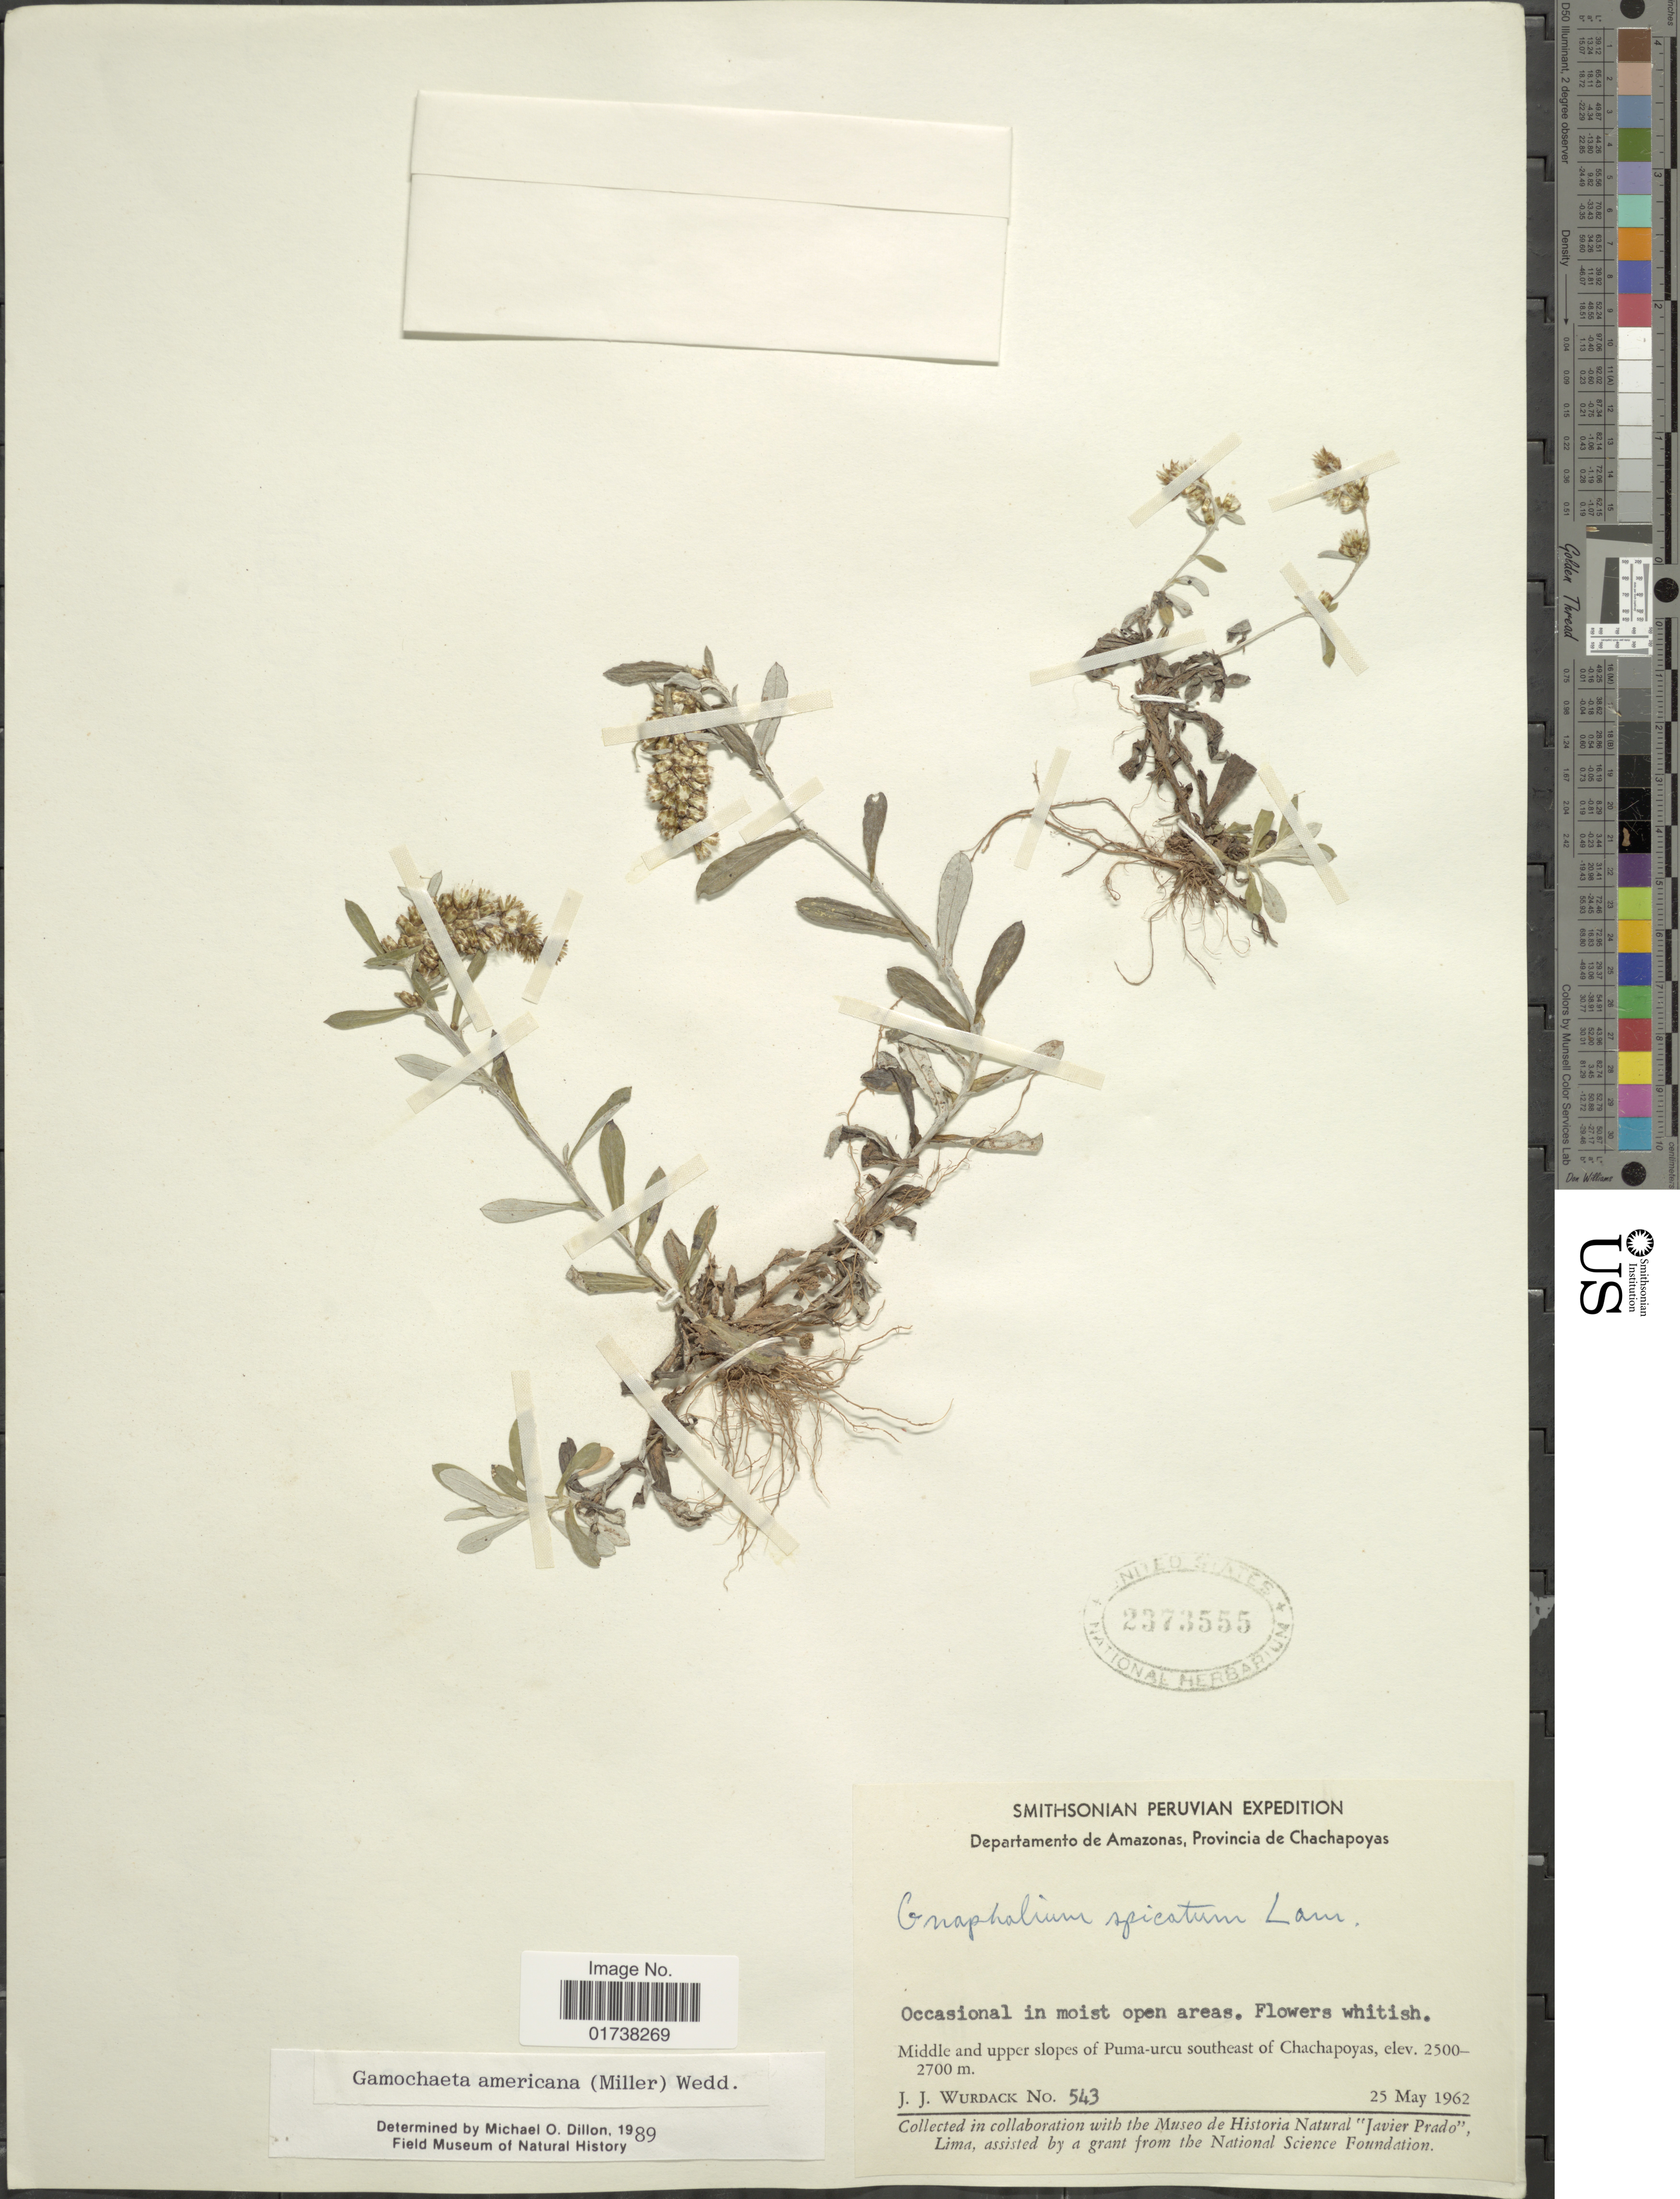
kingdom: Plantae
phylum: Tracheophyta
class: Magnoliopsida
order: Asterales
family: Asteraceae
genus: Gamochaeta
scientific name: Gamochaeta americana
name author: (Mill.) Wedd.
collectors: J. J. Wurdack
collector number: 543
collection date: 1962-05-25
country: Peru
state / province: Amazonas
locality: Departamento de Amazonas, Provincia de Chachapoyas, Middle and upper slopes of Puna-urcu southeast of Chachapoyas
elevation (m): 2500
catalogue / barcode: US 2373555